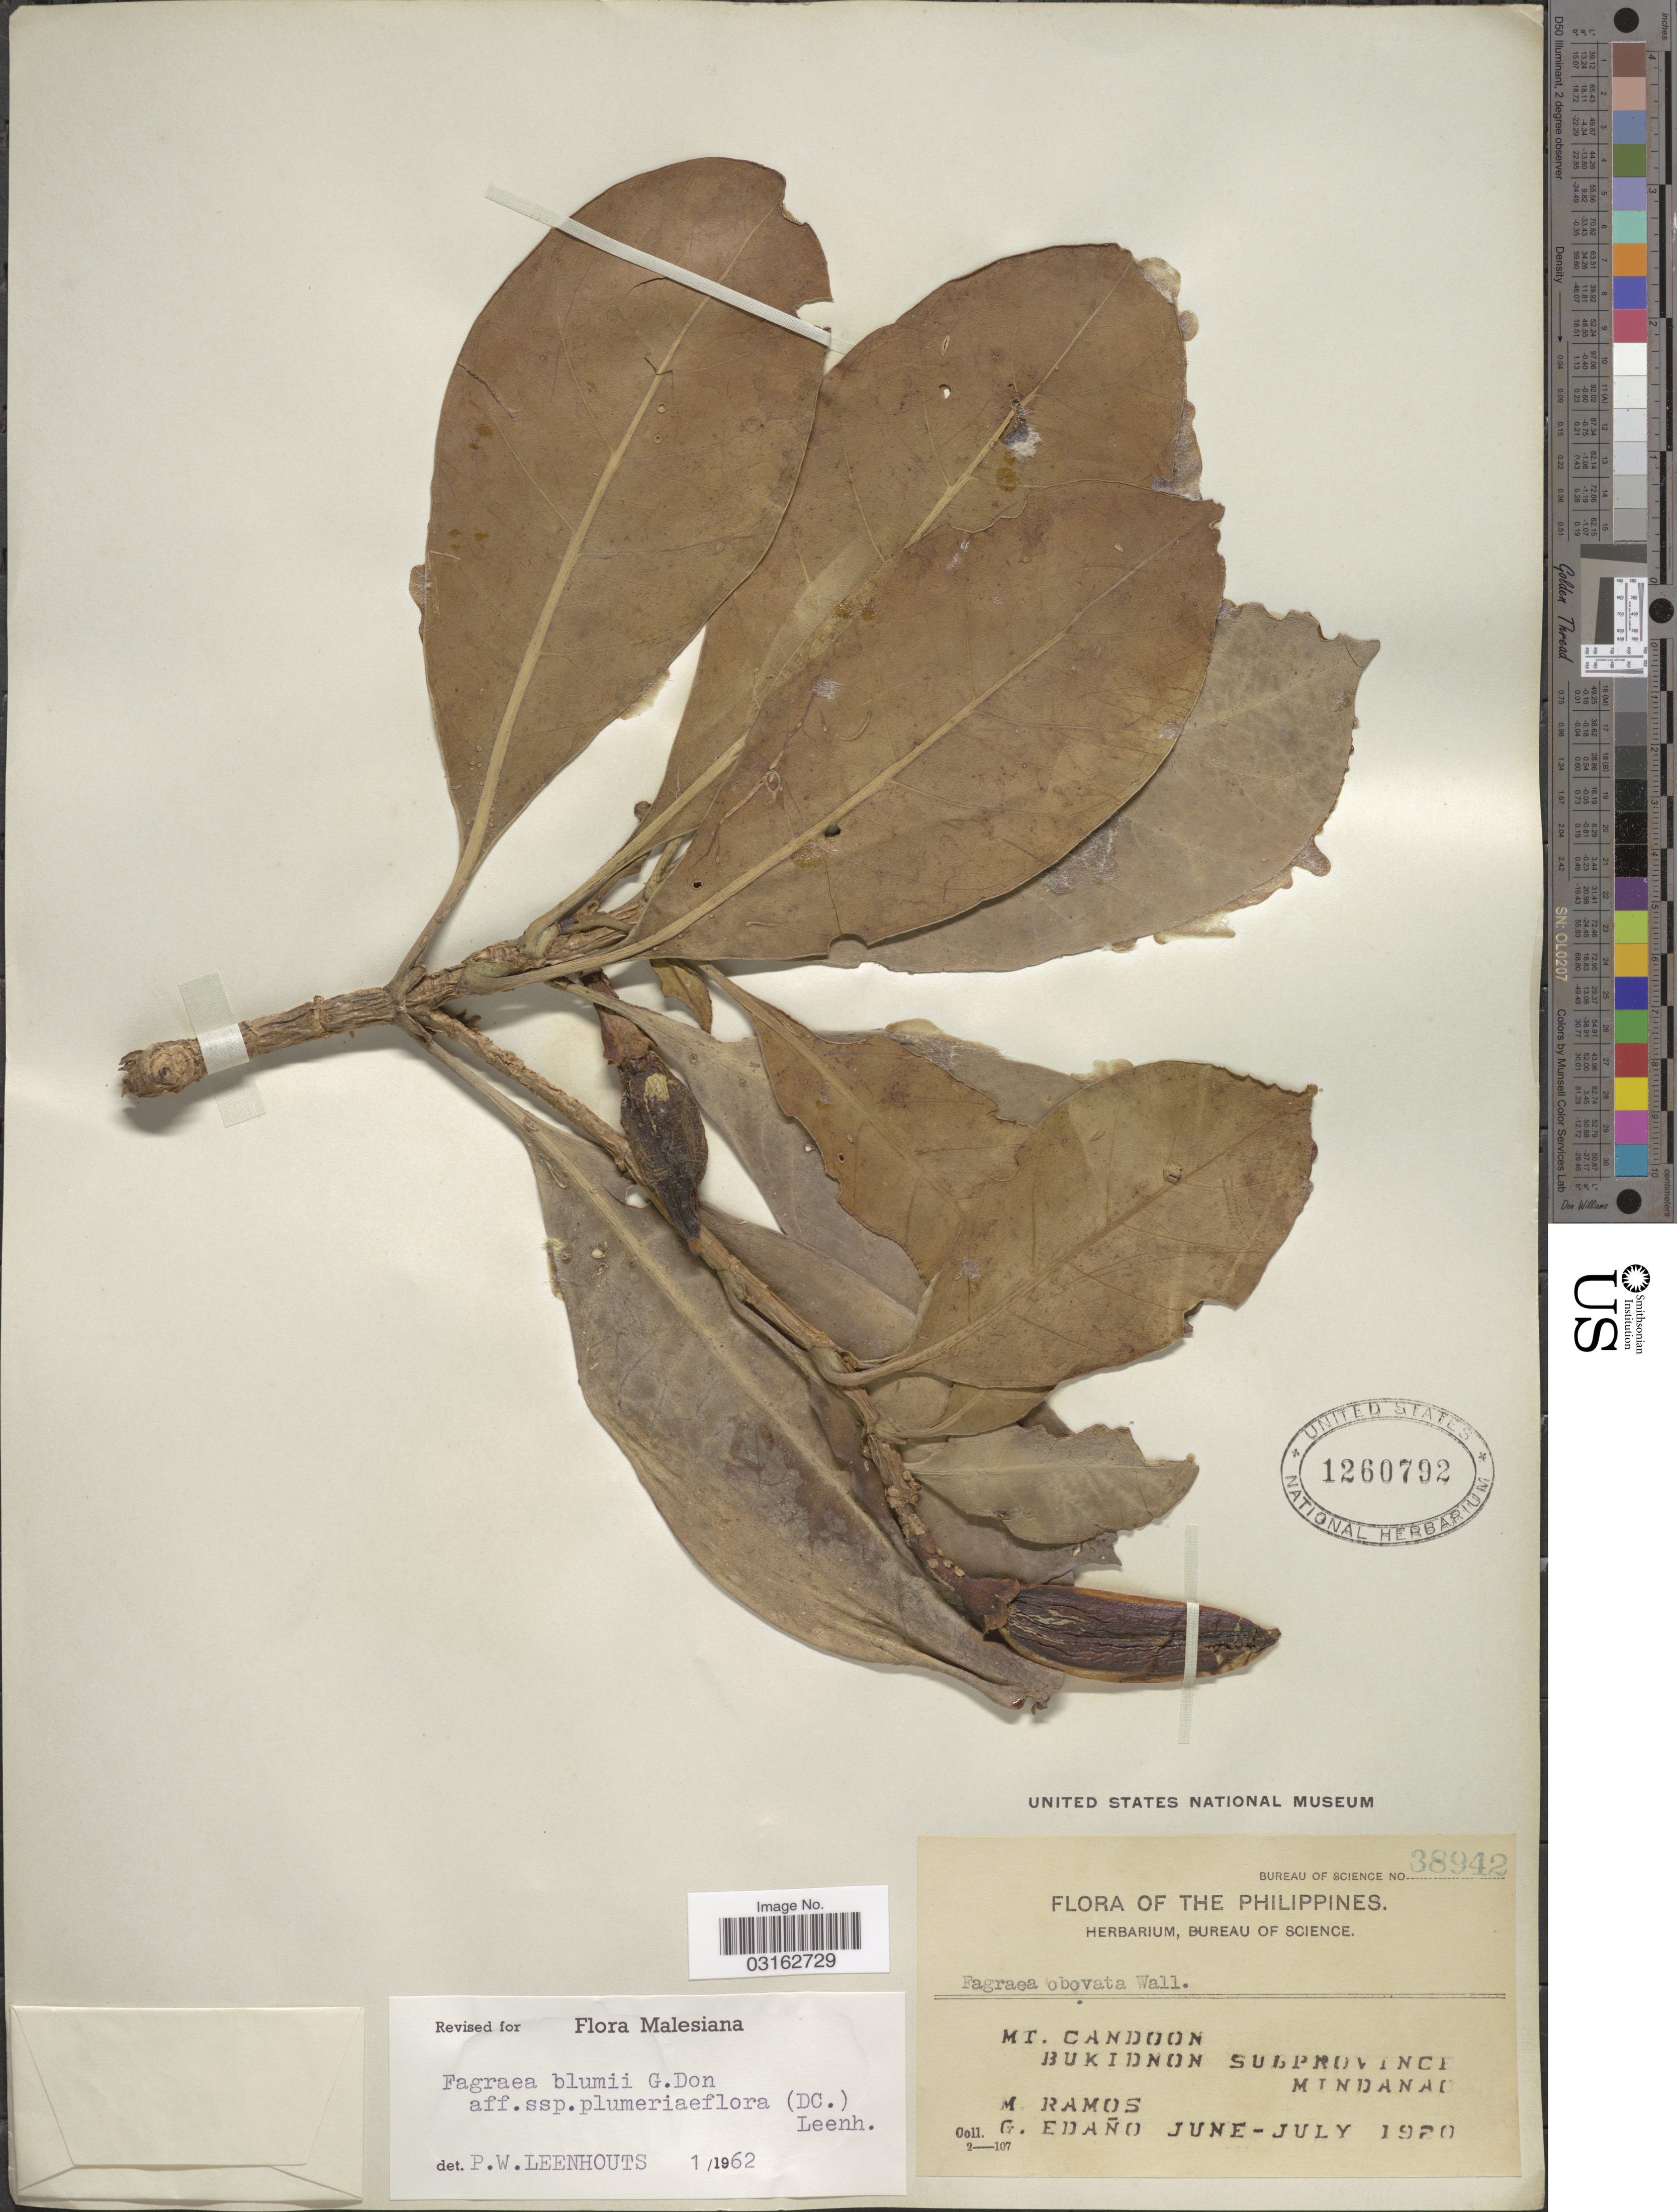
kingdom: Plantae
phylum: Tracheophyta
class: Magnoliopsida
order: Gentianales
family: Gentianaceae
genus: Fagraea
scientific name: Fagraea plumeriiflora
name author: DC.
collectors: M. Ramos & G. Edaño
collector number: Bureau of Science 38942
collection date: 1920-06/1920-07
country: Philippines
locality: Mt. Candoon, Bukidnon Subprovince, Mindanao.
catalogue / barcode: US 1260792